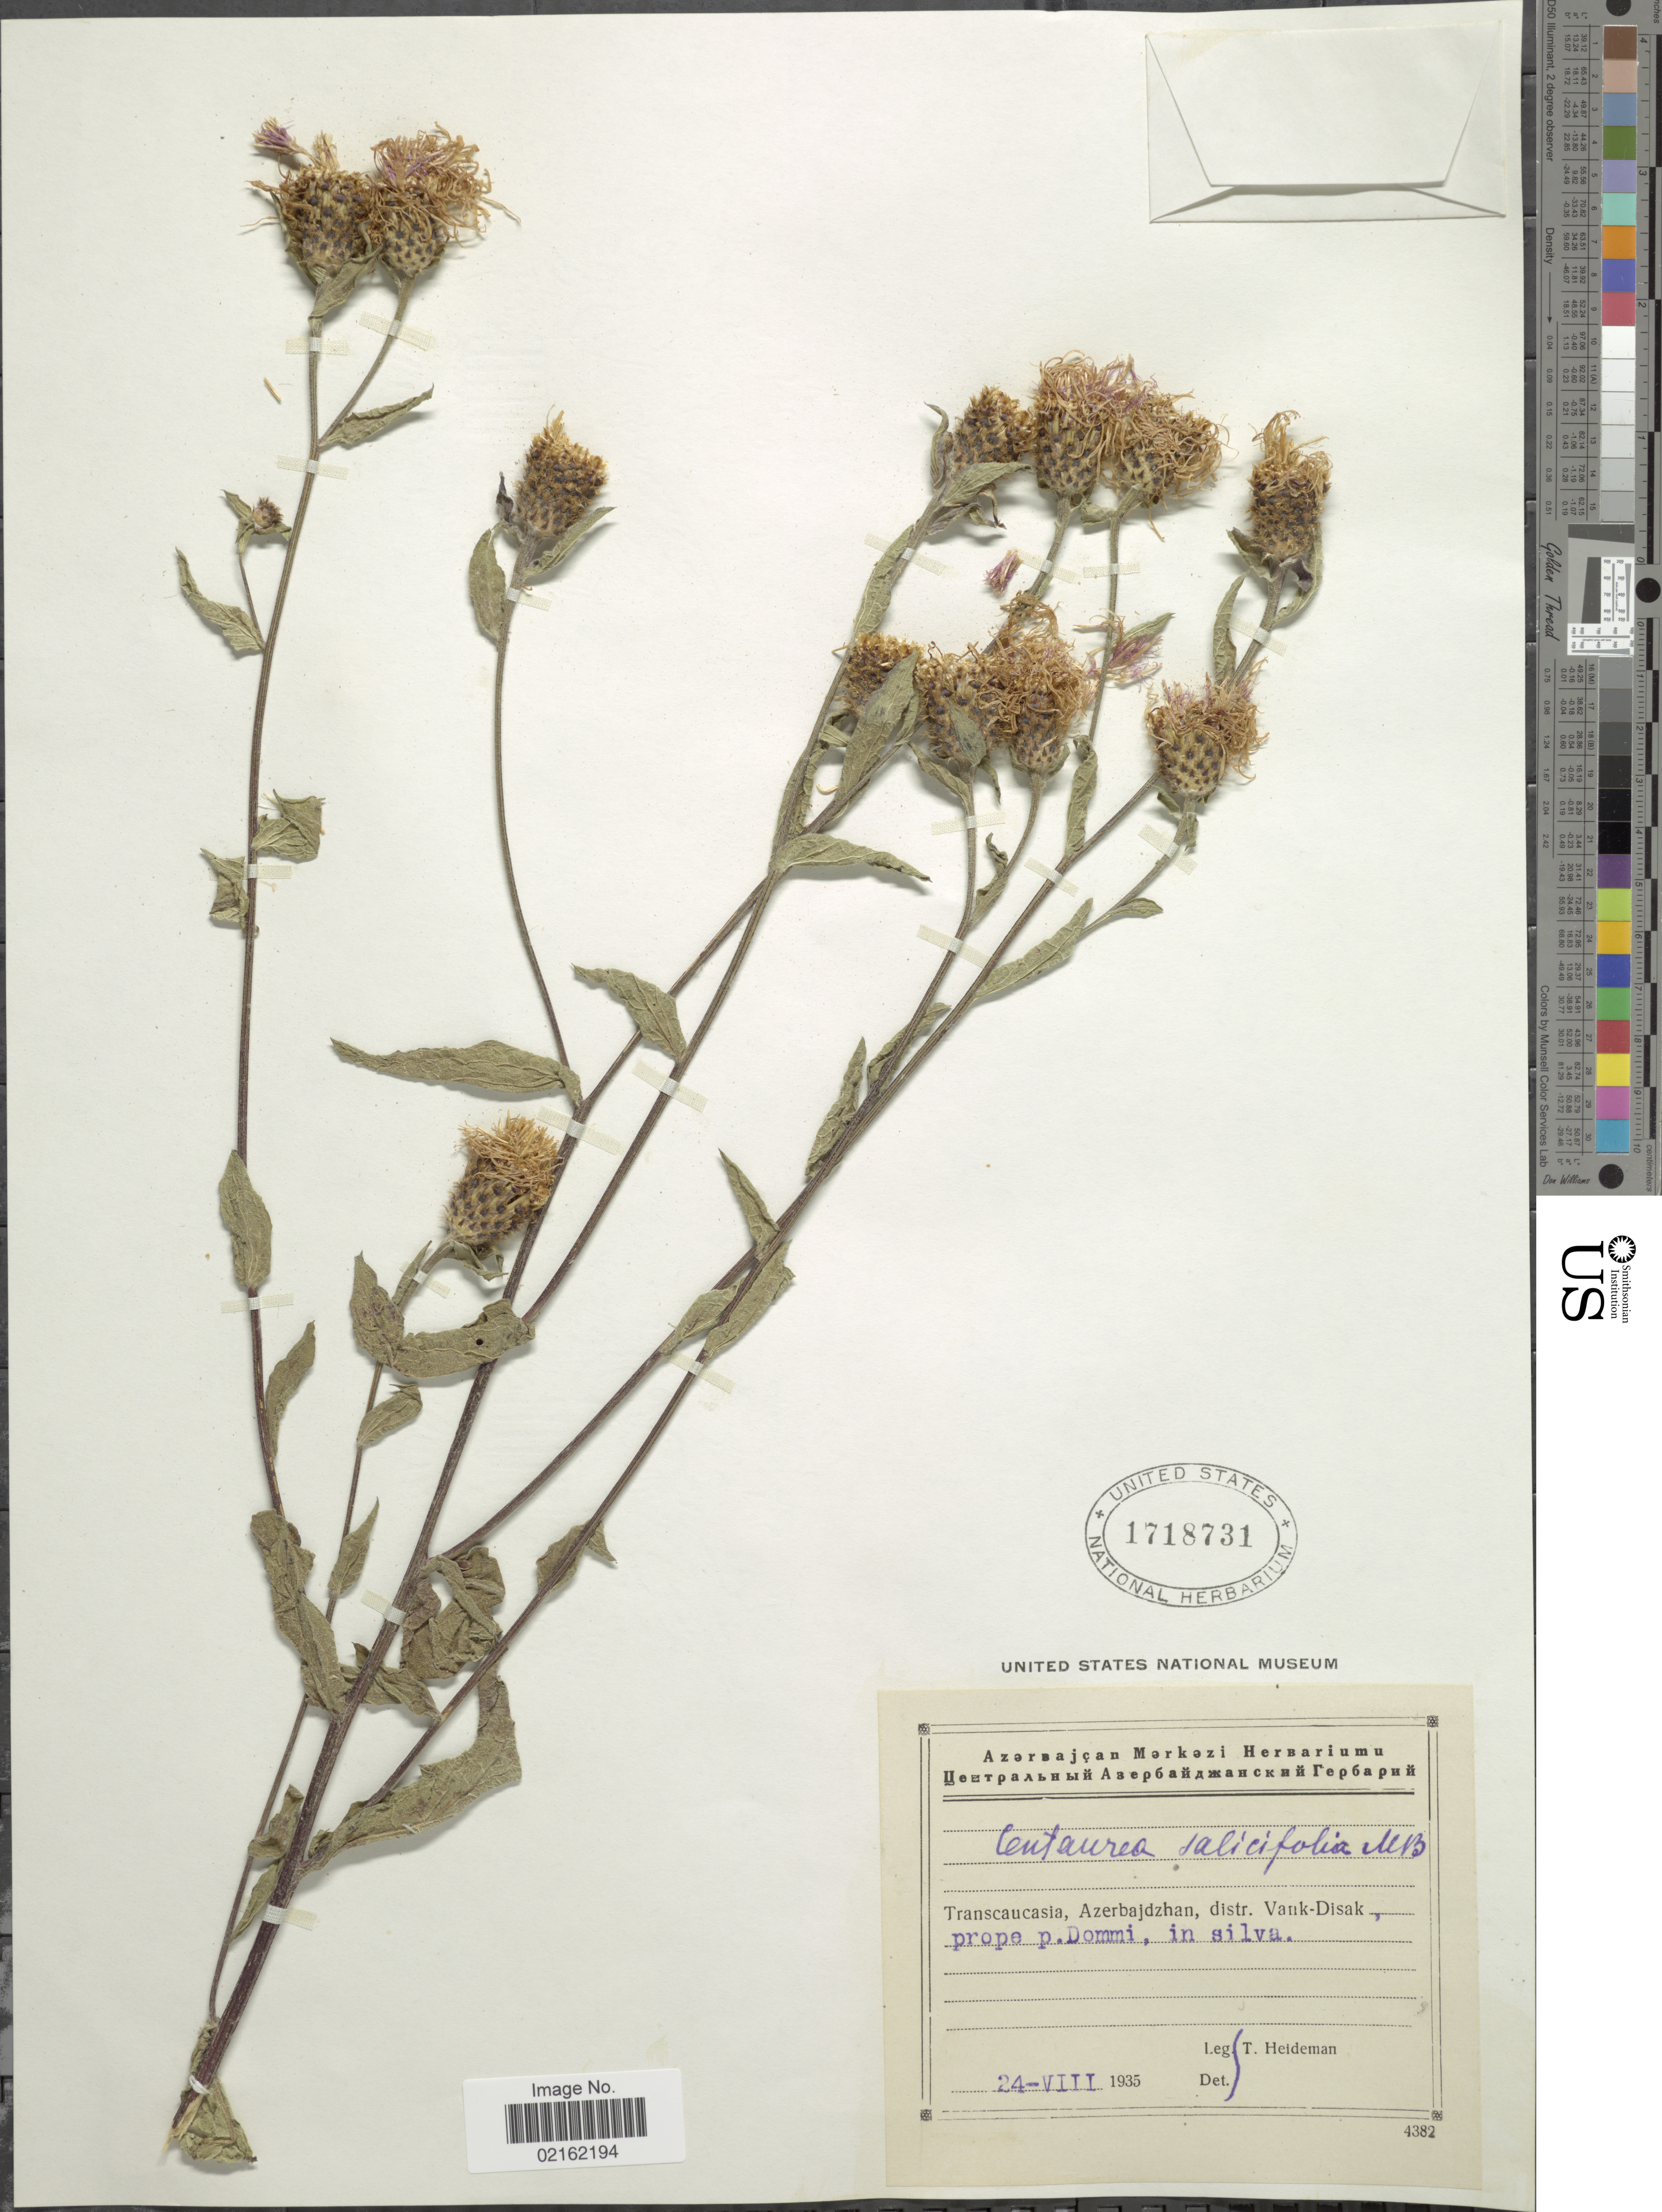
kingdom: Plantae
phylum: Tracheophyta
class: Magnoliopsida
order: Asterales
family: Asteraceae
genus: Centaurea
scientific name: Centaurea salicifolia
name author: M. Bieb.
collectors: T. Heideman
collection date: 1935-08-24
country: Azerbaijan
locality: Transcaucasia, Azerbajdzhan, distr. Vank-Disak, prope p. Dommi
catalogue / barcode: US 1718731